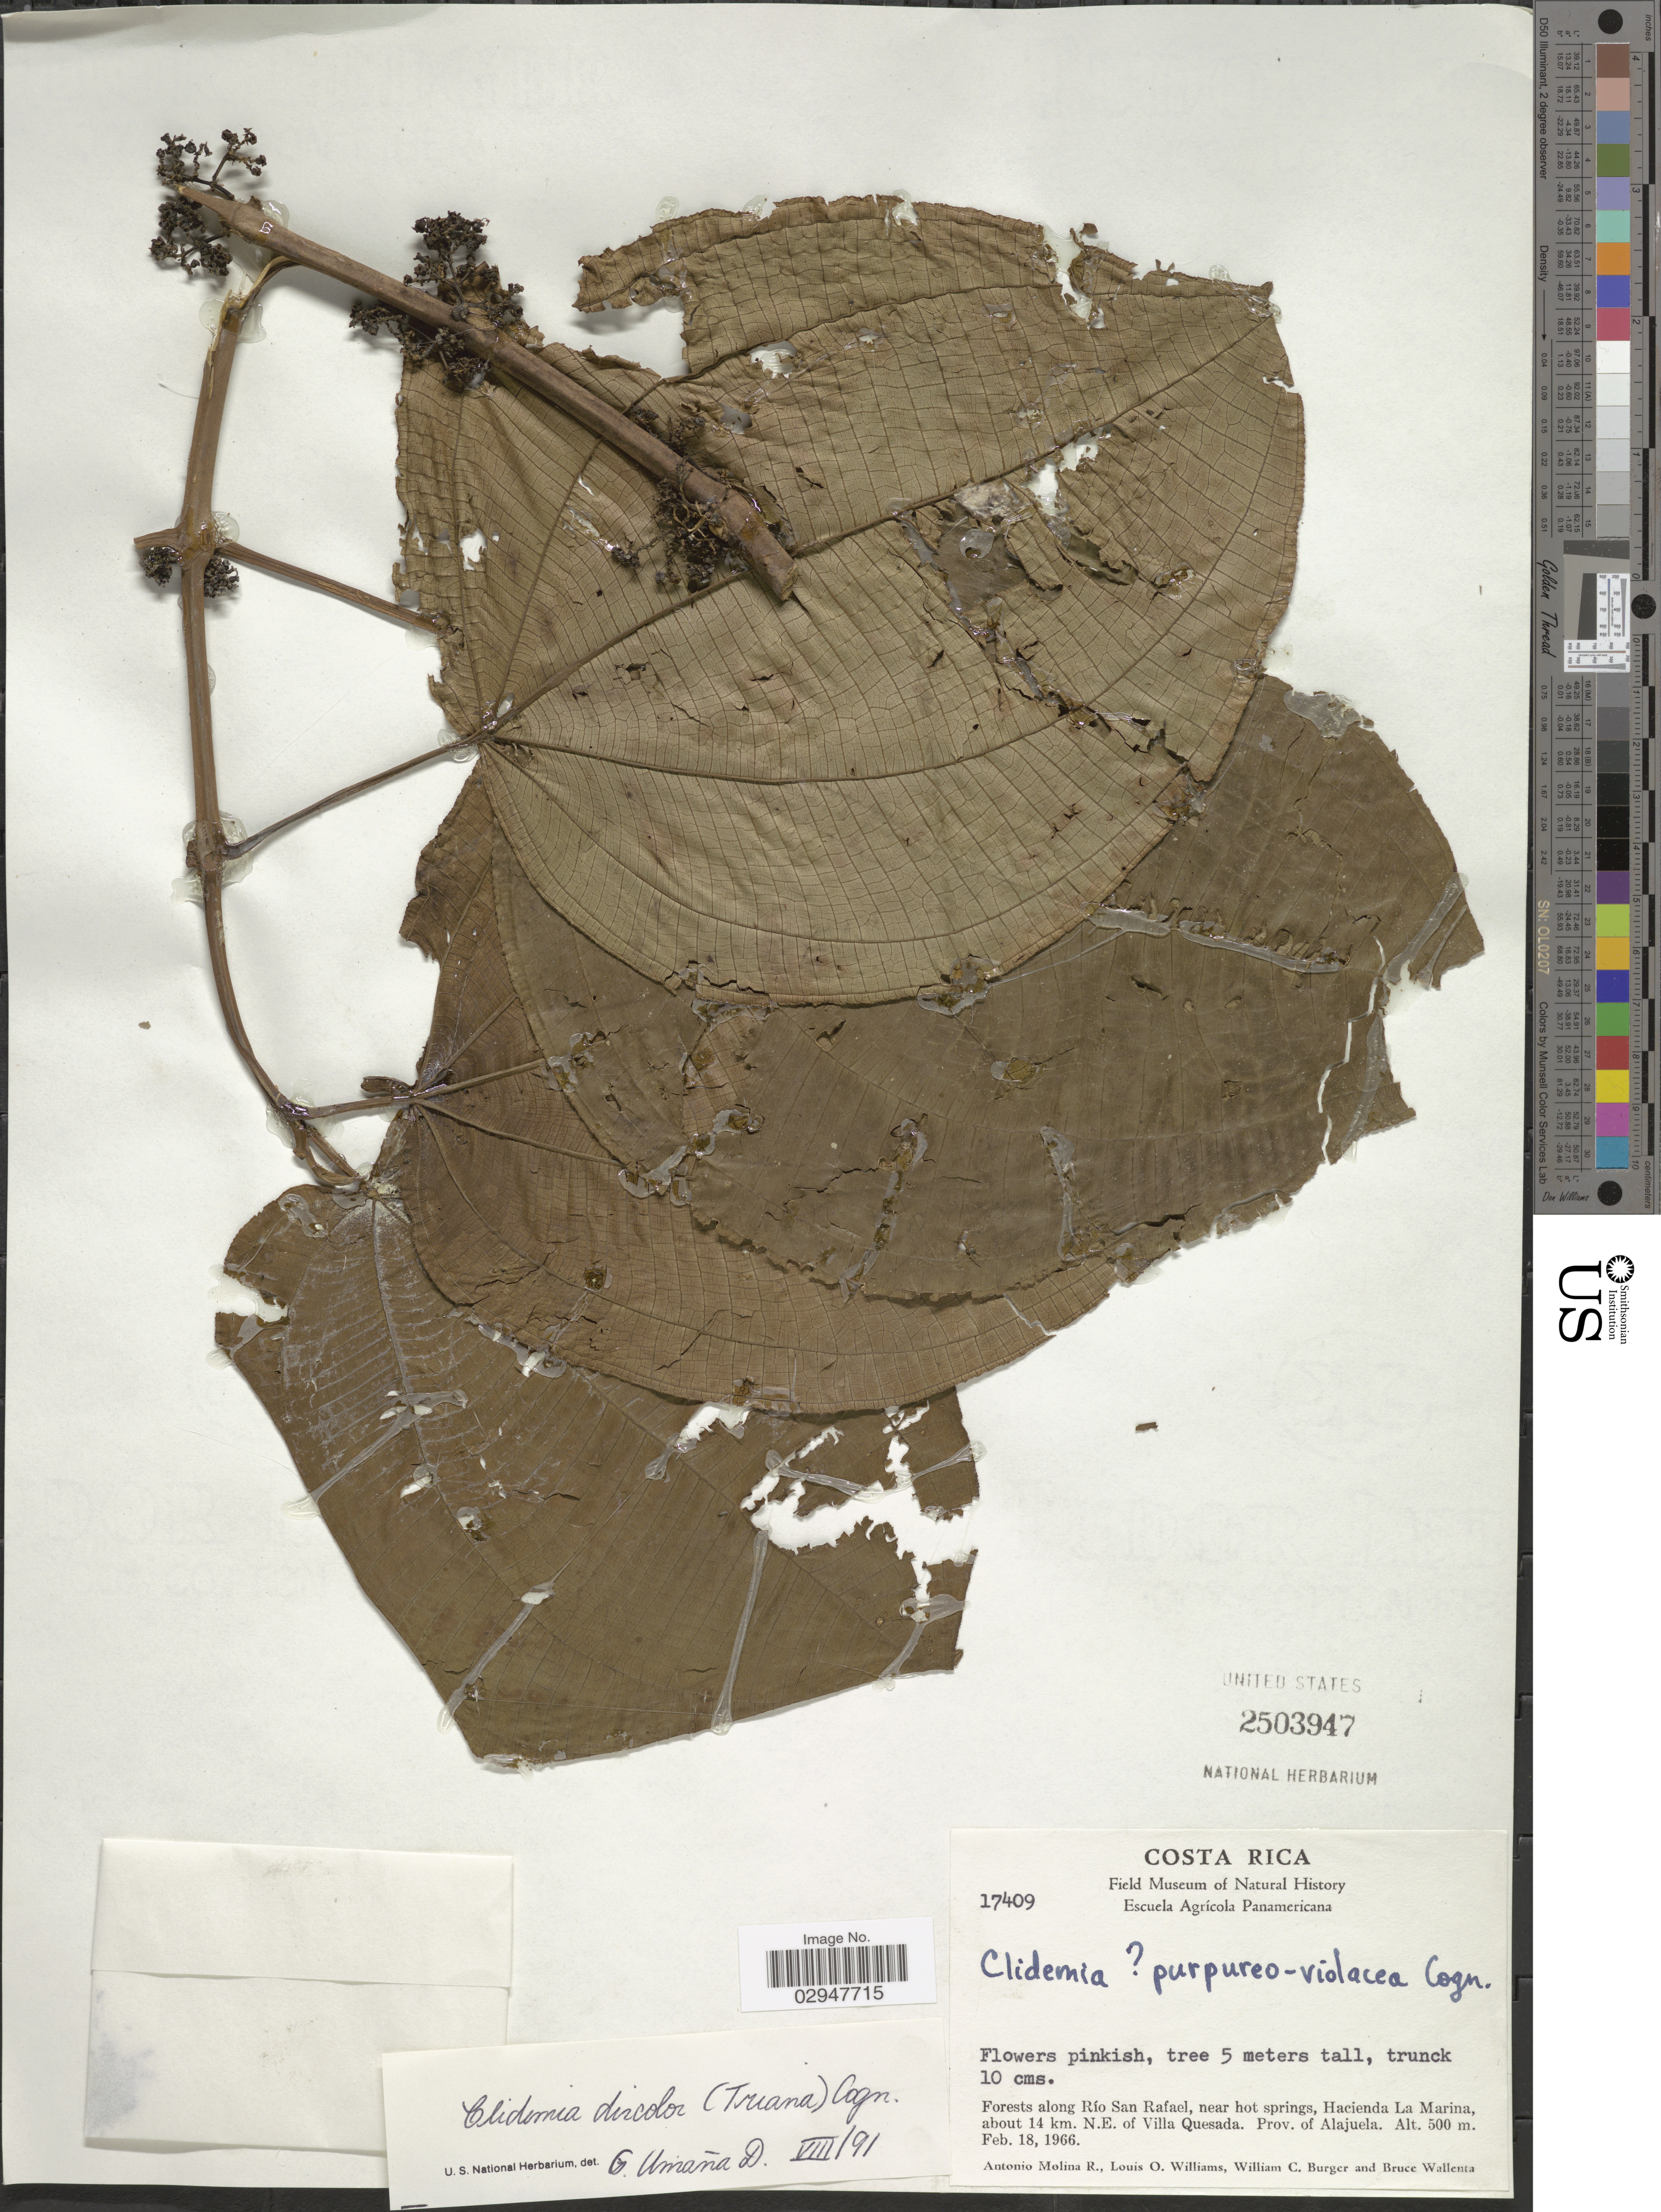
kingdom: Plantae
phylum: Tracheophyta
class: Magnoliopsida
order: Myrtales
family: Melastomataceae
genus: Clidemia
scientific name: Clidemia discolor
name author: (Triana) Cogn.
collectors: A. Molina R., L. O. Williams, W. Burger & B. Wallenta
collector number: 17409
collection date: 1966-02-18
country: Costa Rica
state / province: Alajuela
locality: Forests along Río San Rafael, near hot springs, Hacienda La Marina, about 14 km. N.E. of Villa Quesada.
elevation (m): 500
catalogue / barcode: US 2503947